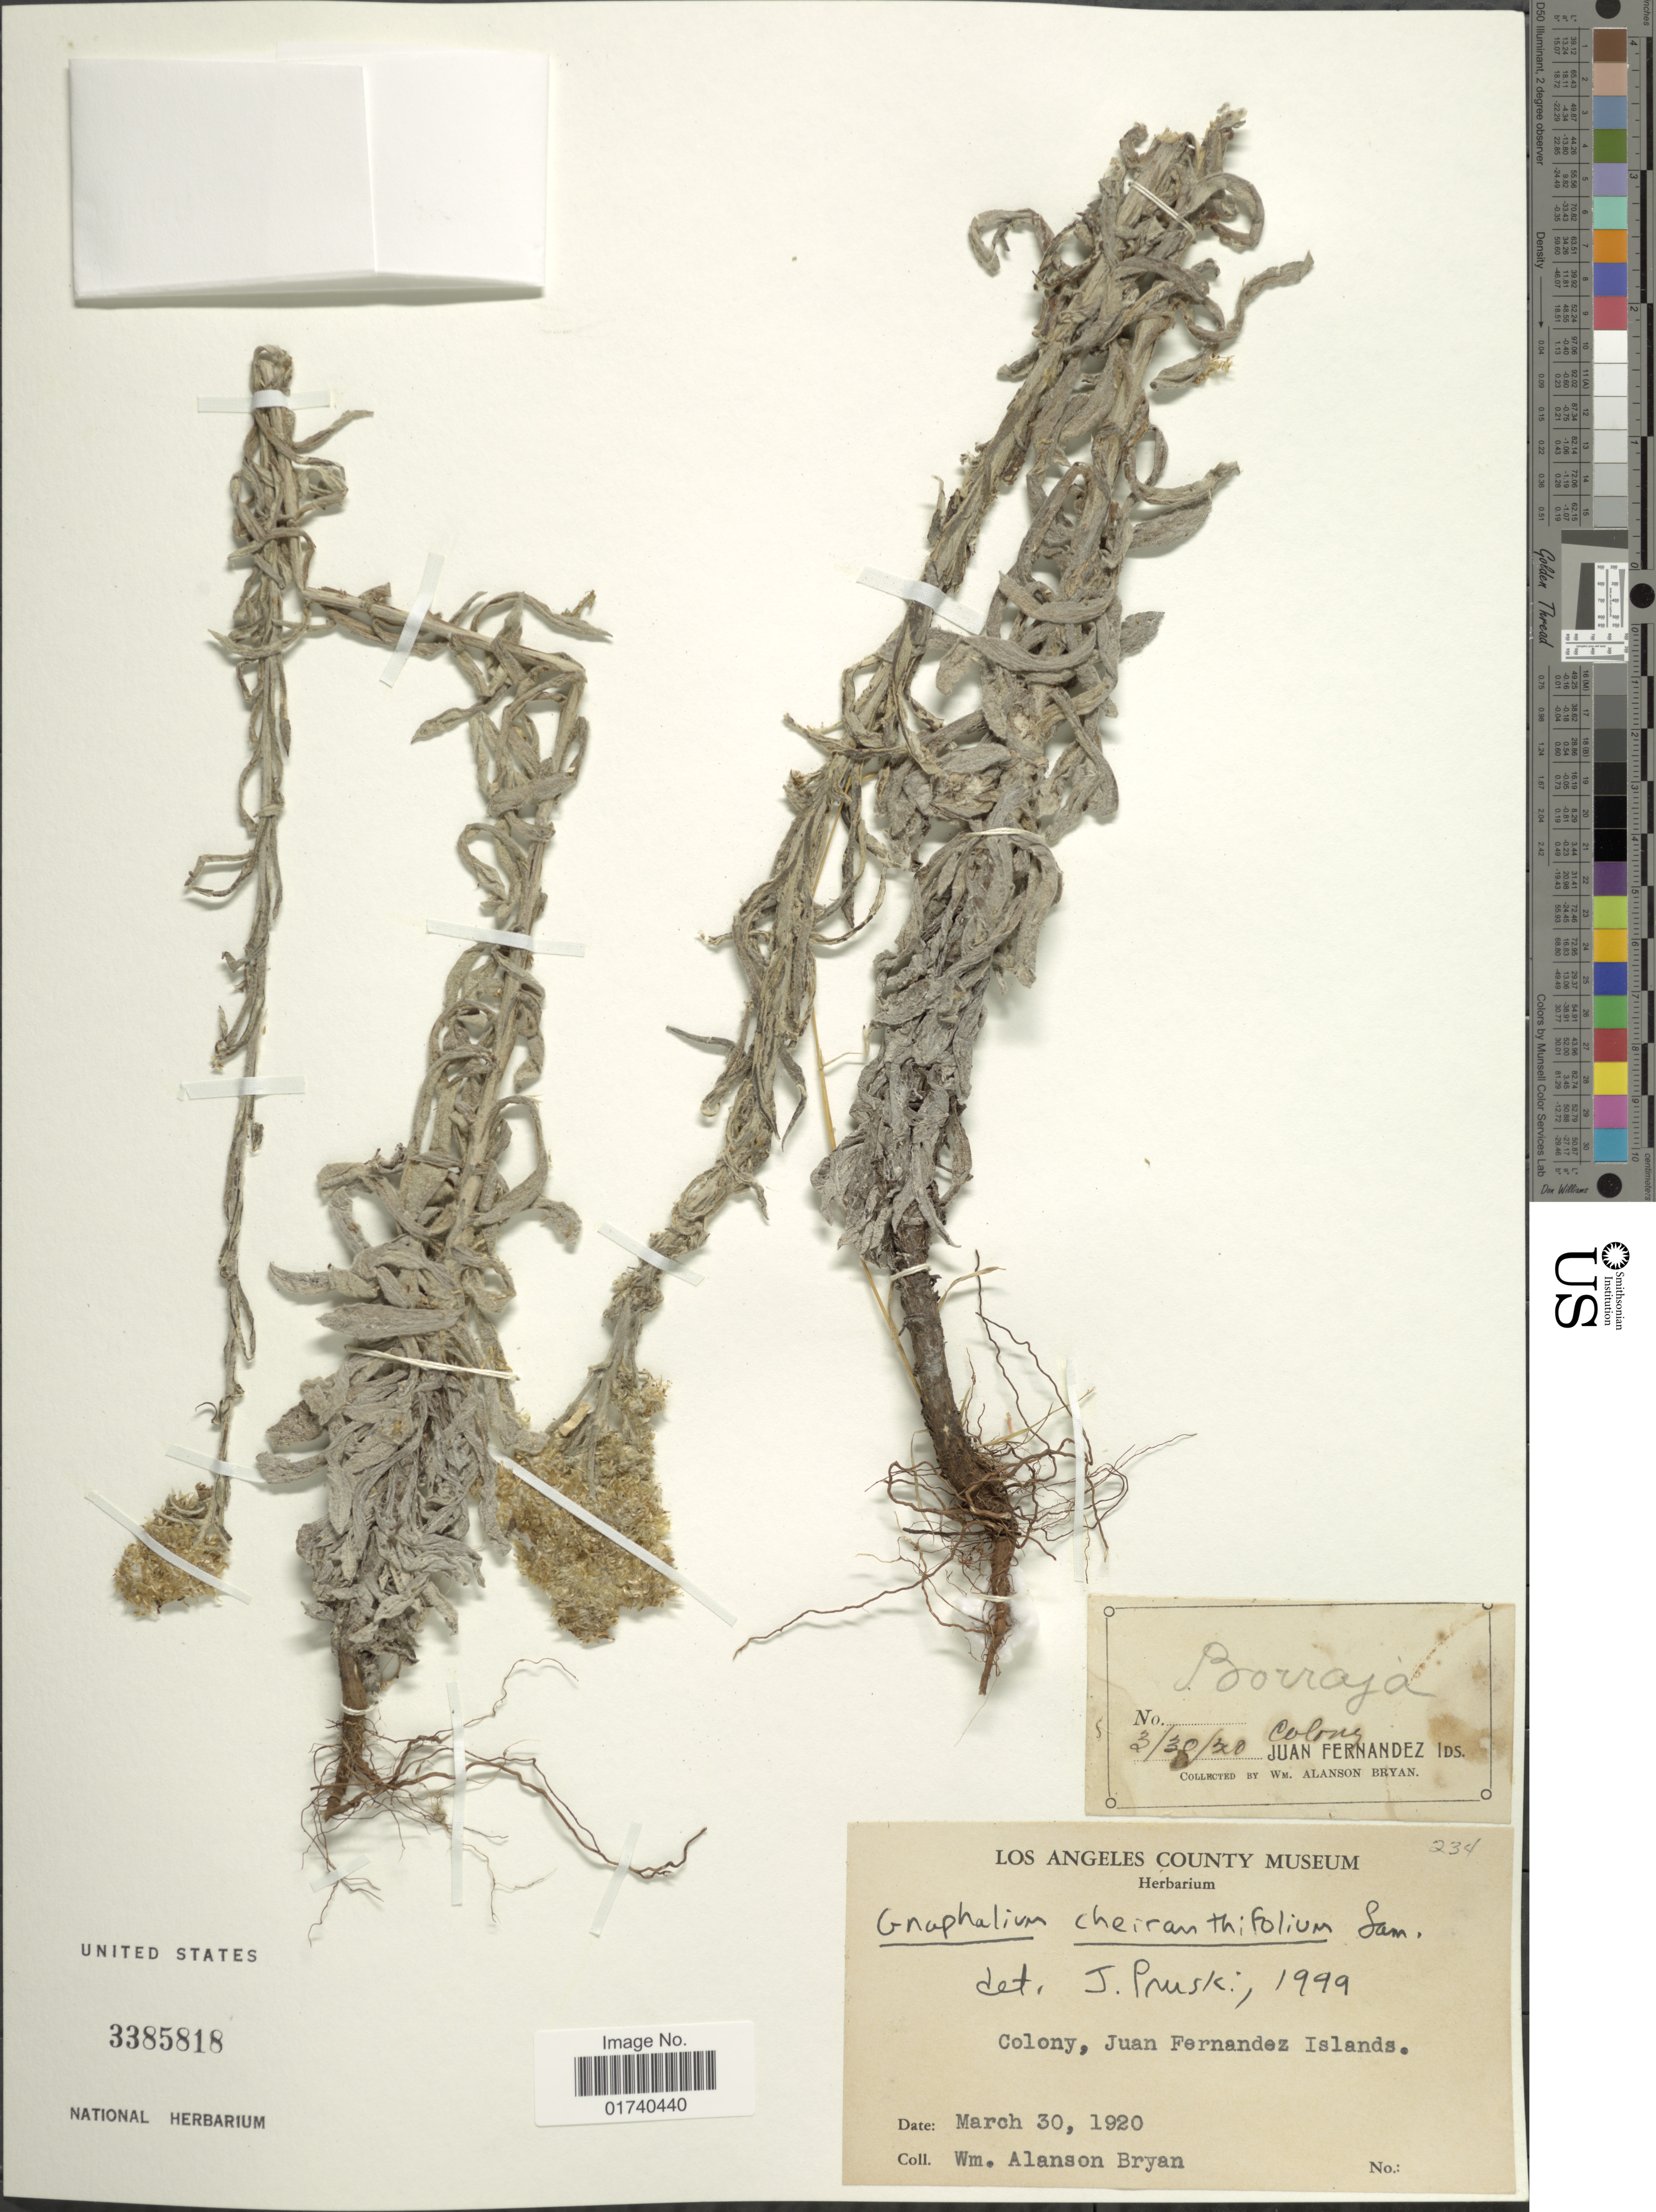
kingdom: Plantae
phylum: Tracheophyta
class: Magnoliopsida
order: Asterales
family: Asteraceae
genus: Pseudognaphalium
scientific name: Pseudognaphalium cheiranthifolium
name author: (Lam.) Hilliard & B.L. Burtt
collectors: W. Bryan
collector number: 234*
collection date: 1920-03-30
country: Chile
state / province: Valparaíso (V)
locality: Colony, Juan Fernandez Islands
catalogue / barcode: US 3385818